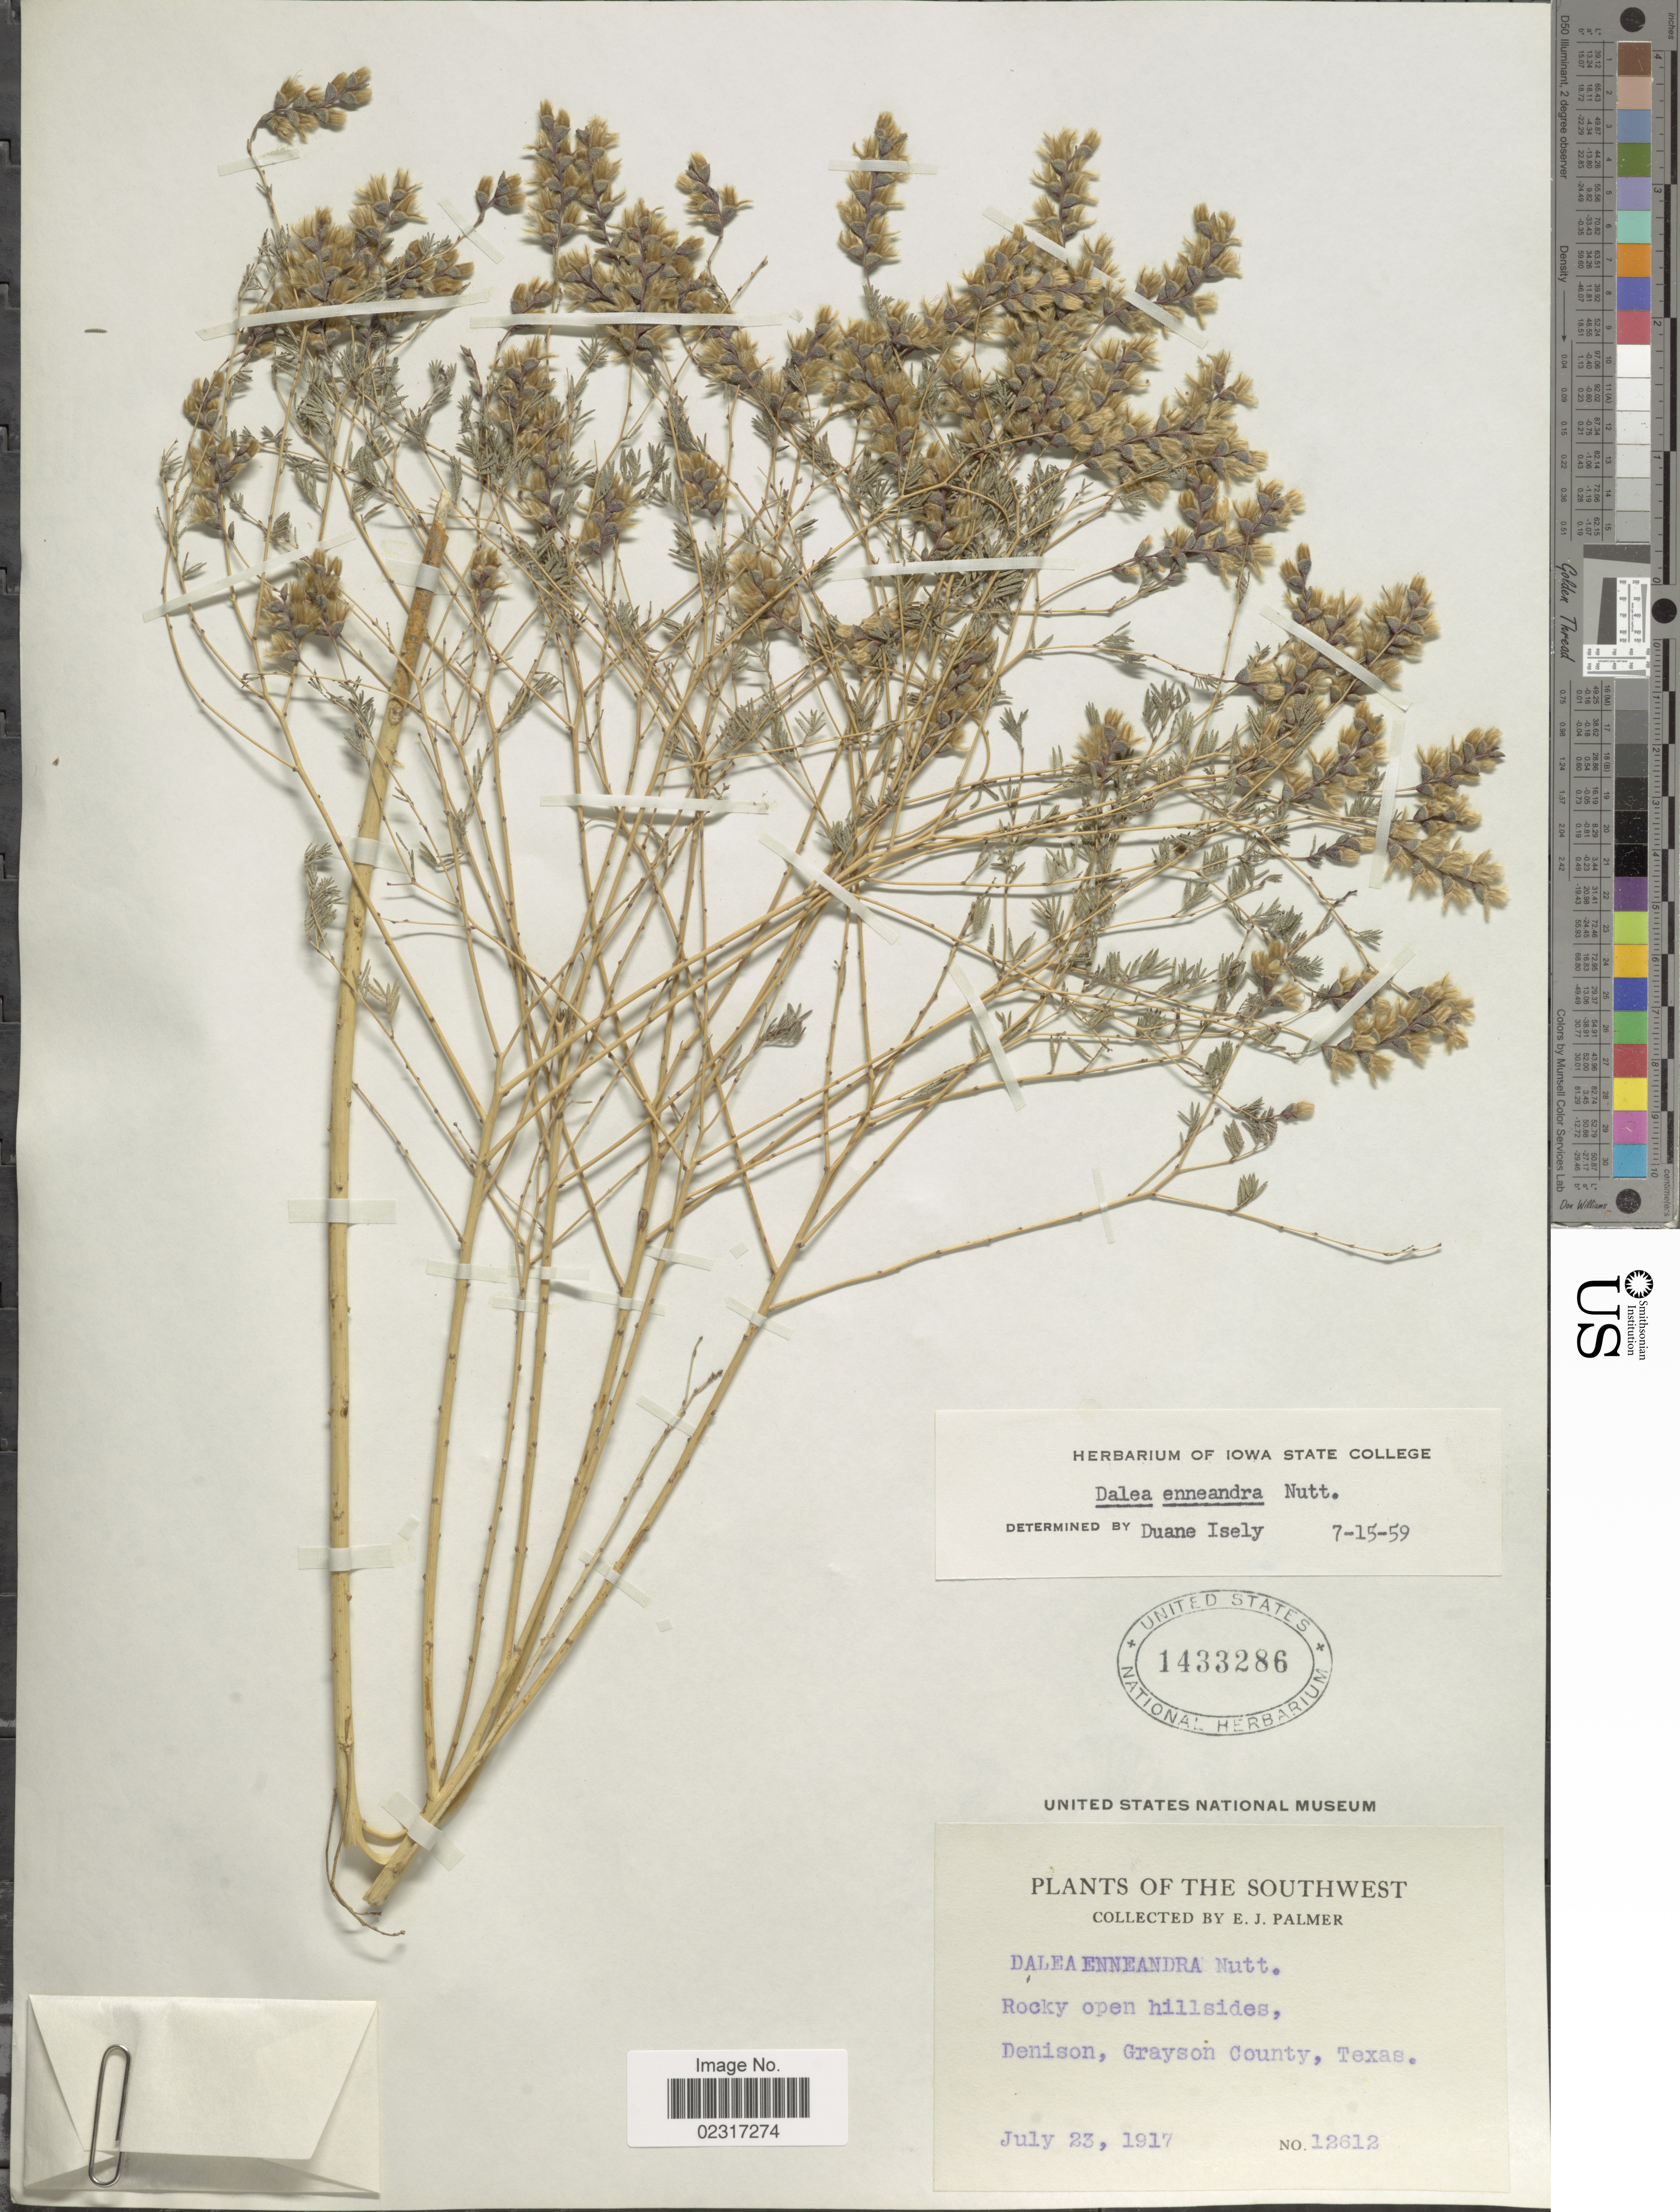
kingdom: Plantae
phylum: Tracheophyta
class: Magnoliopsida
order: Fabales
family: Fabaceae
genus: Dalea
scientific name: Dalea enneandra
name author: Nutt.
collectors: E. J. Palmer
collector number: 12612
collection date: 1917-07-23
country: United States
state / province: Texas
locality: Southwest. Denison, Grayson County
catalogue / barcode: US 1433286